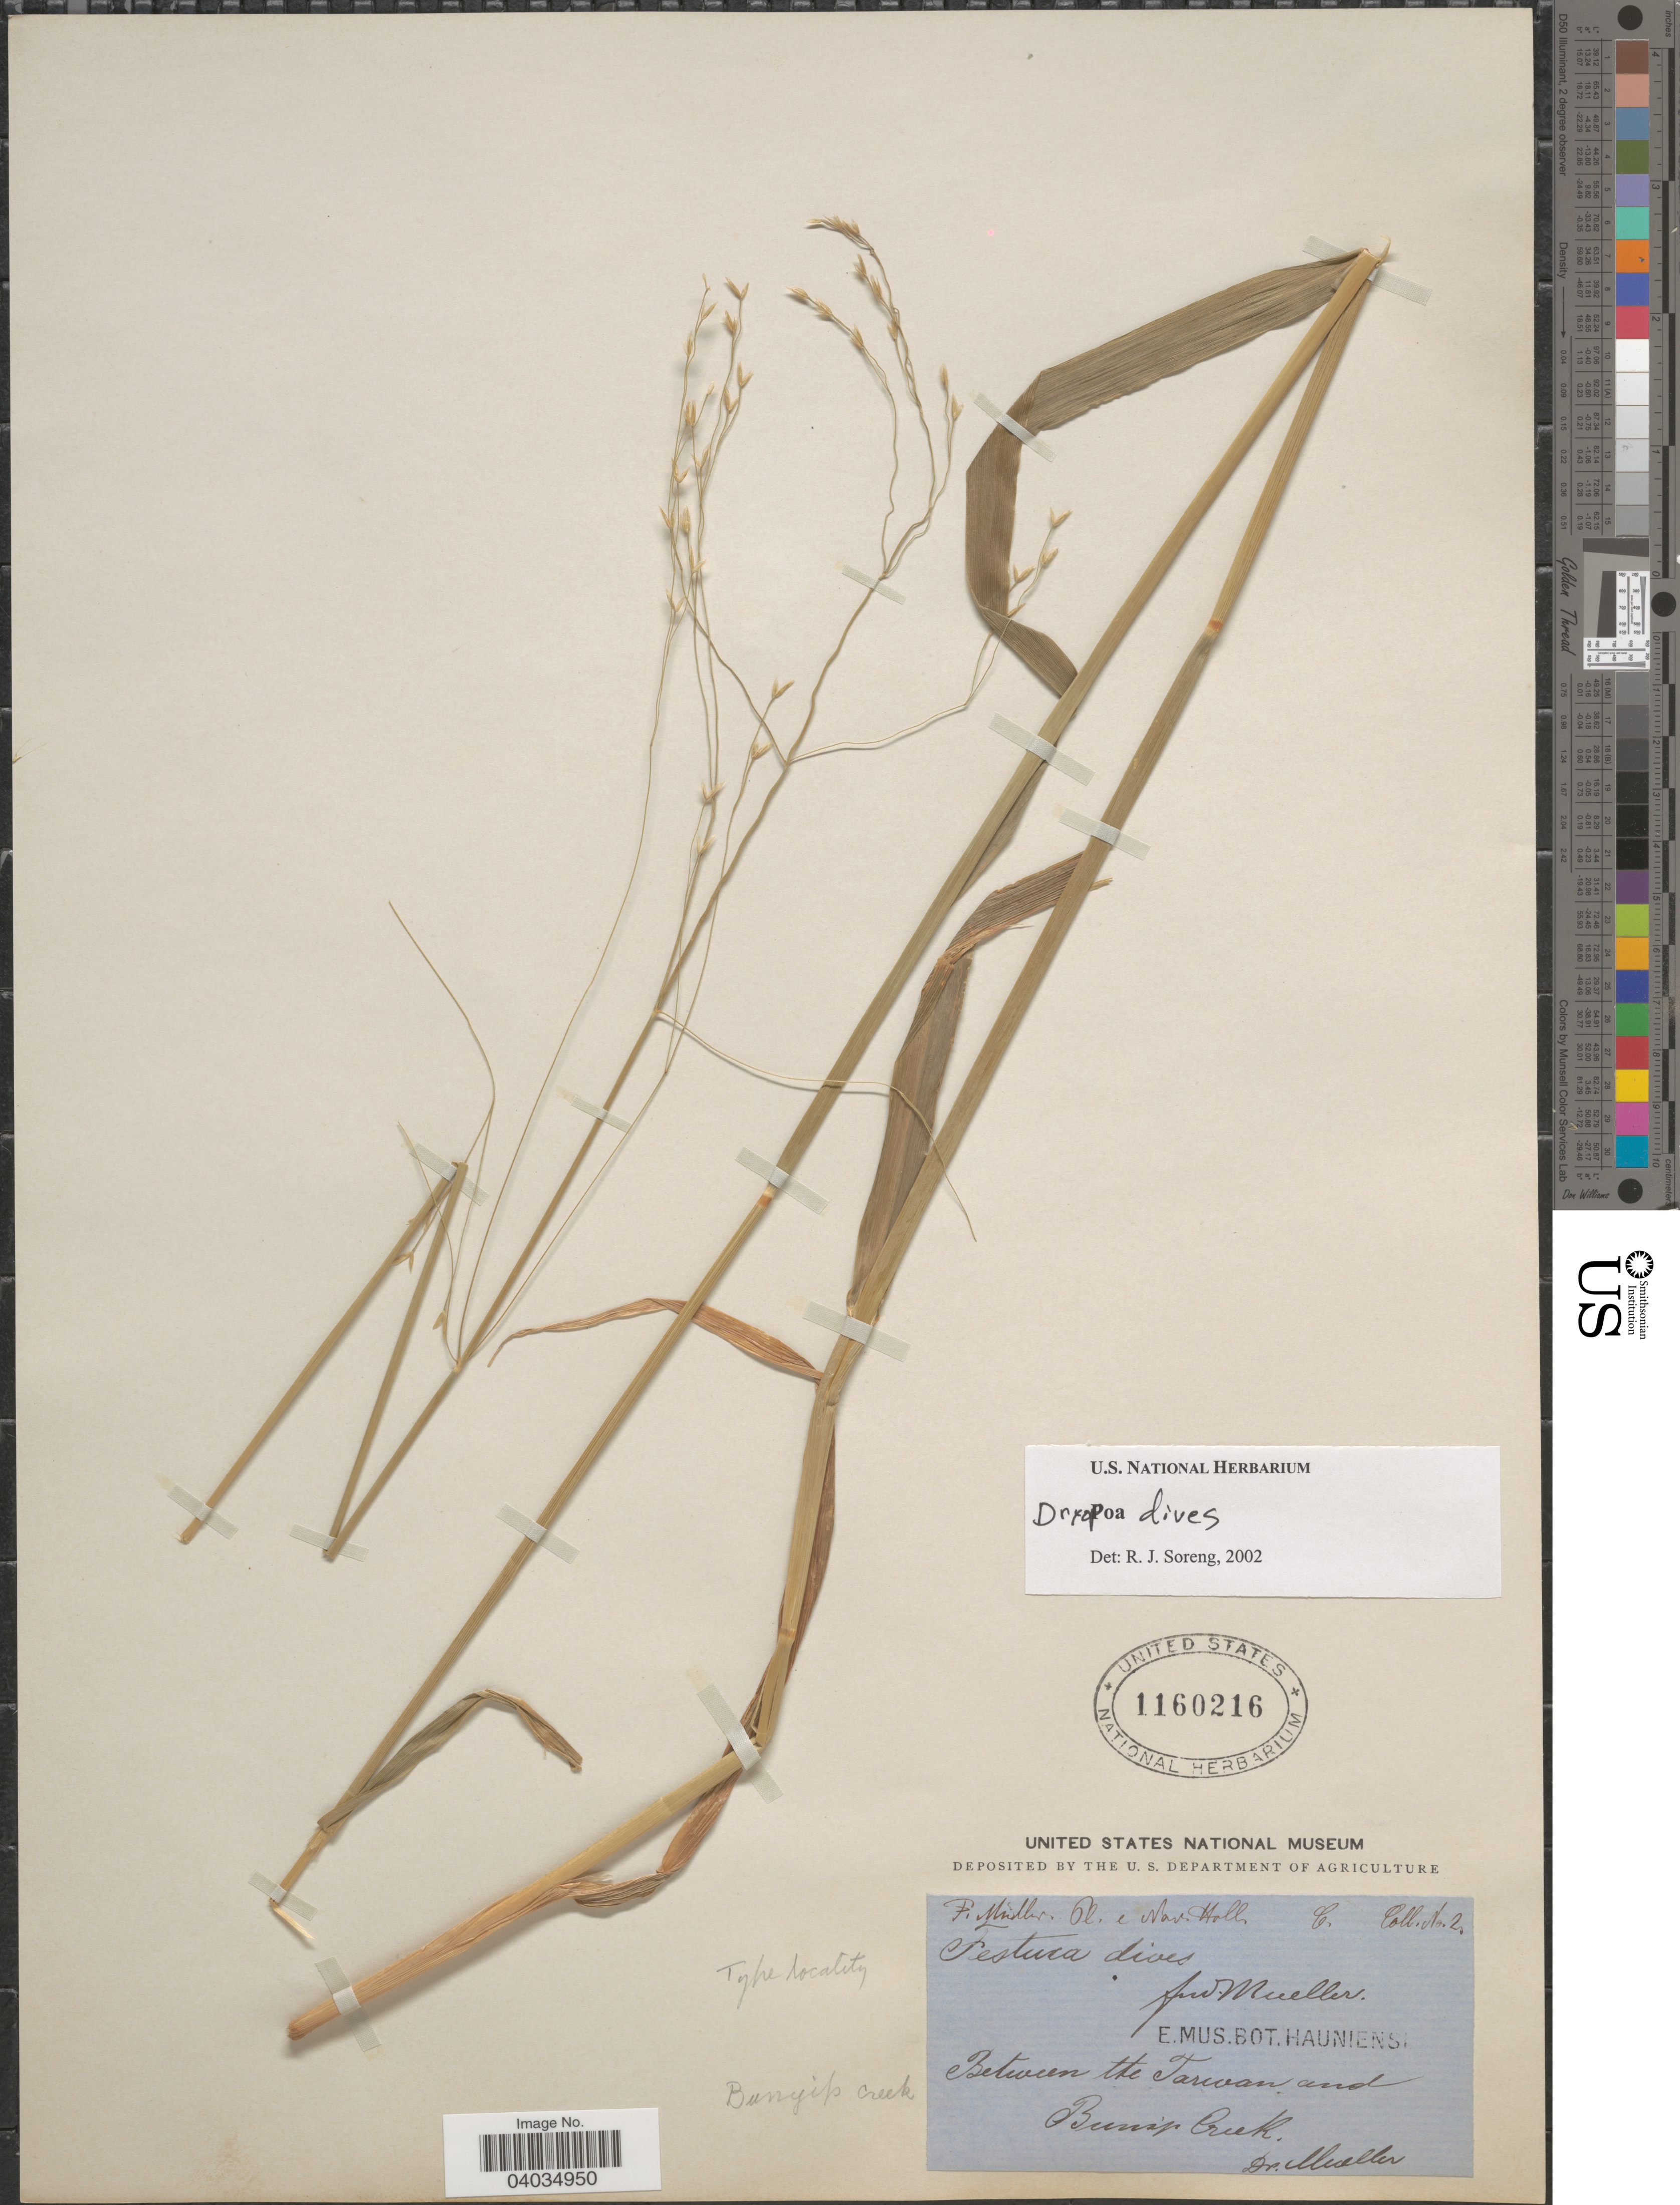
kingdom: Plantae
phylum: Tracheophyta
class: Liliopsida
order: Poales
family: Poaceae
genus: Dryopoa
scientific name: Dryopoa dives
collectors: Mueller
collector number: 2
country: Australia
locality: Bunyip creek. Between the Tarwan and Bunyip Creek.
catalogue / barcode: US 1160216